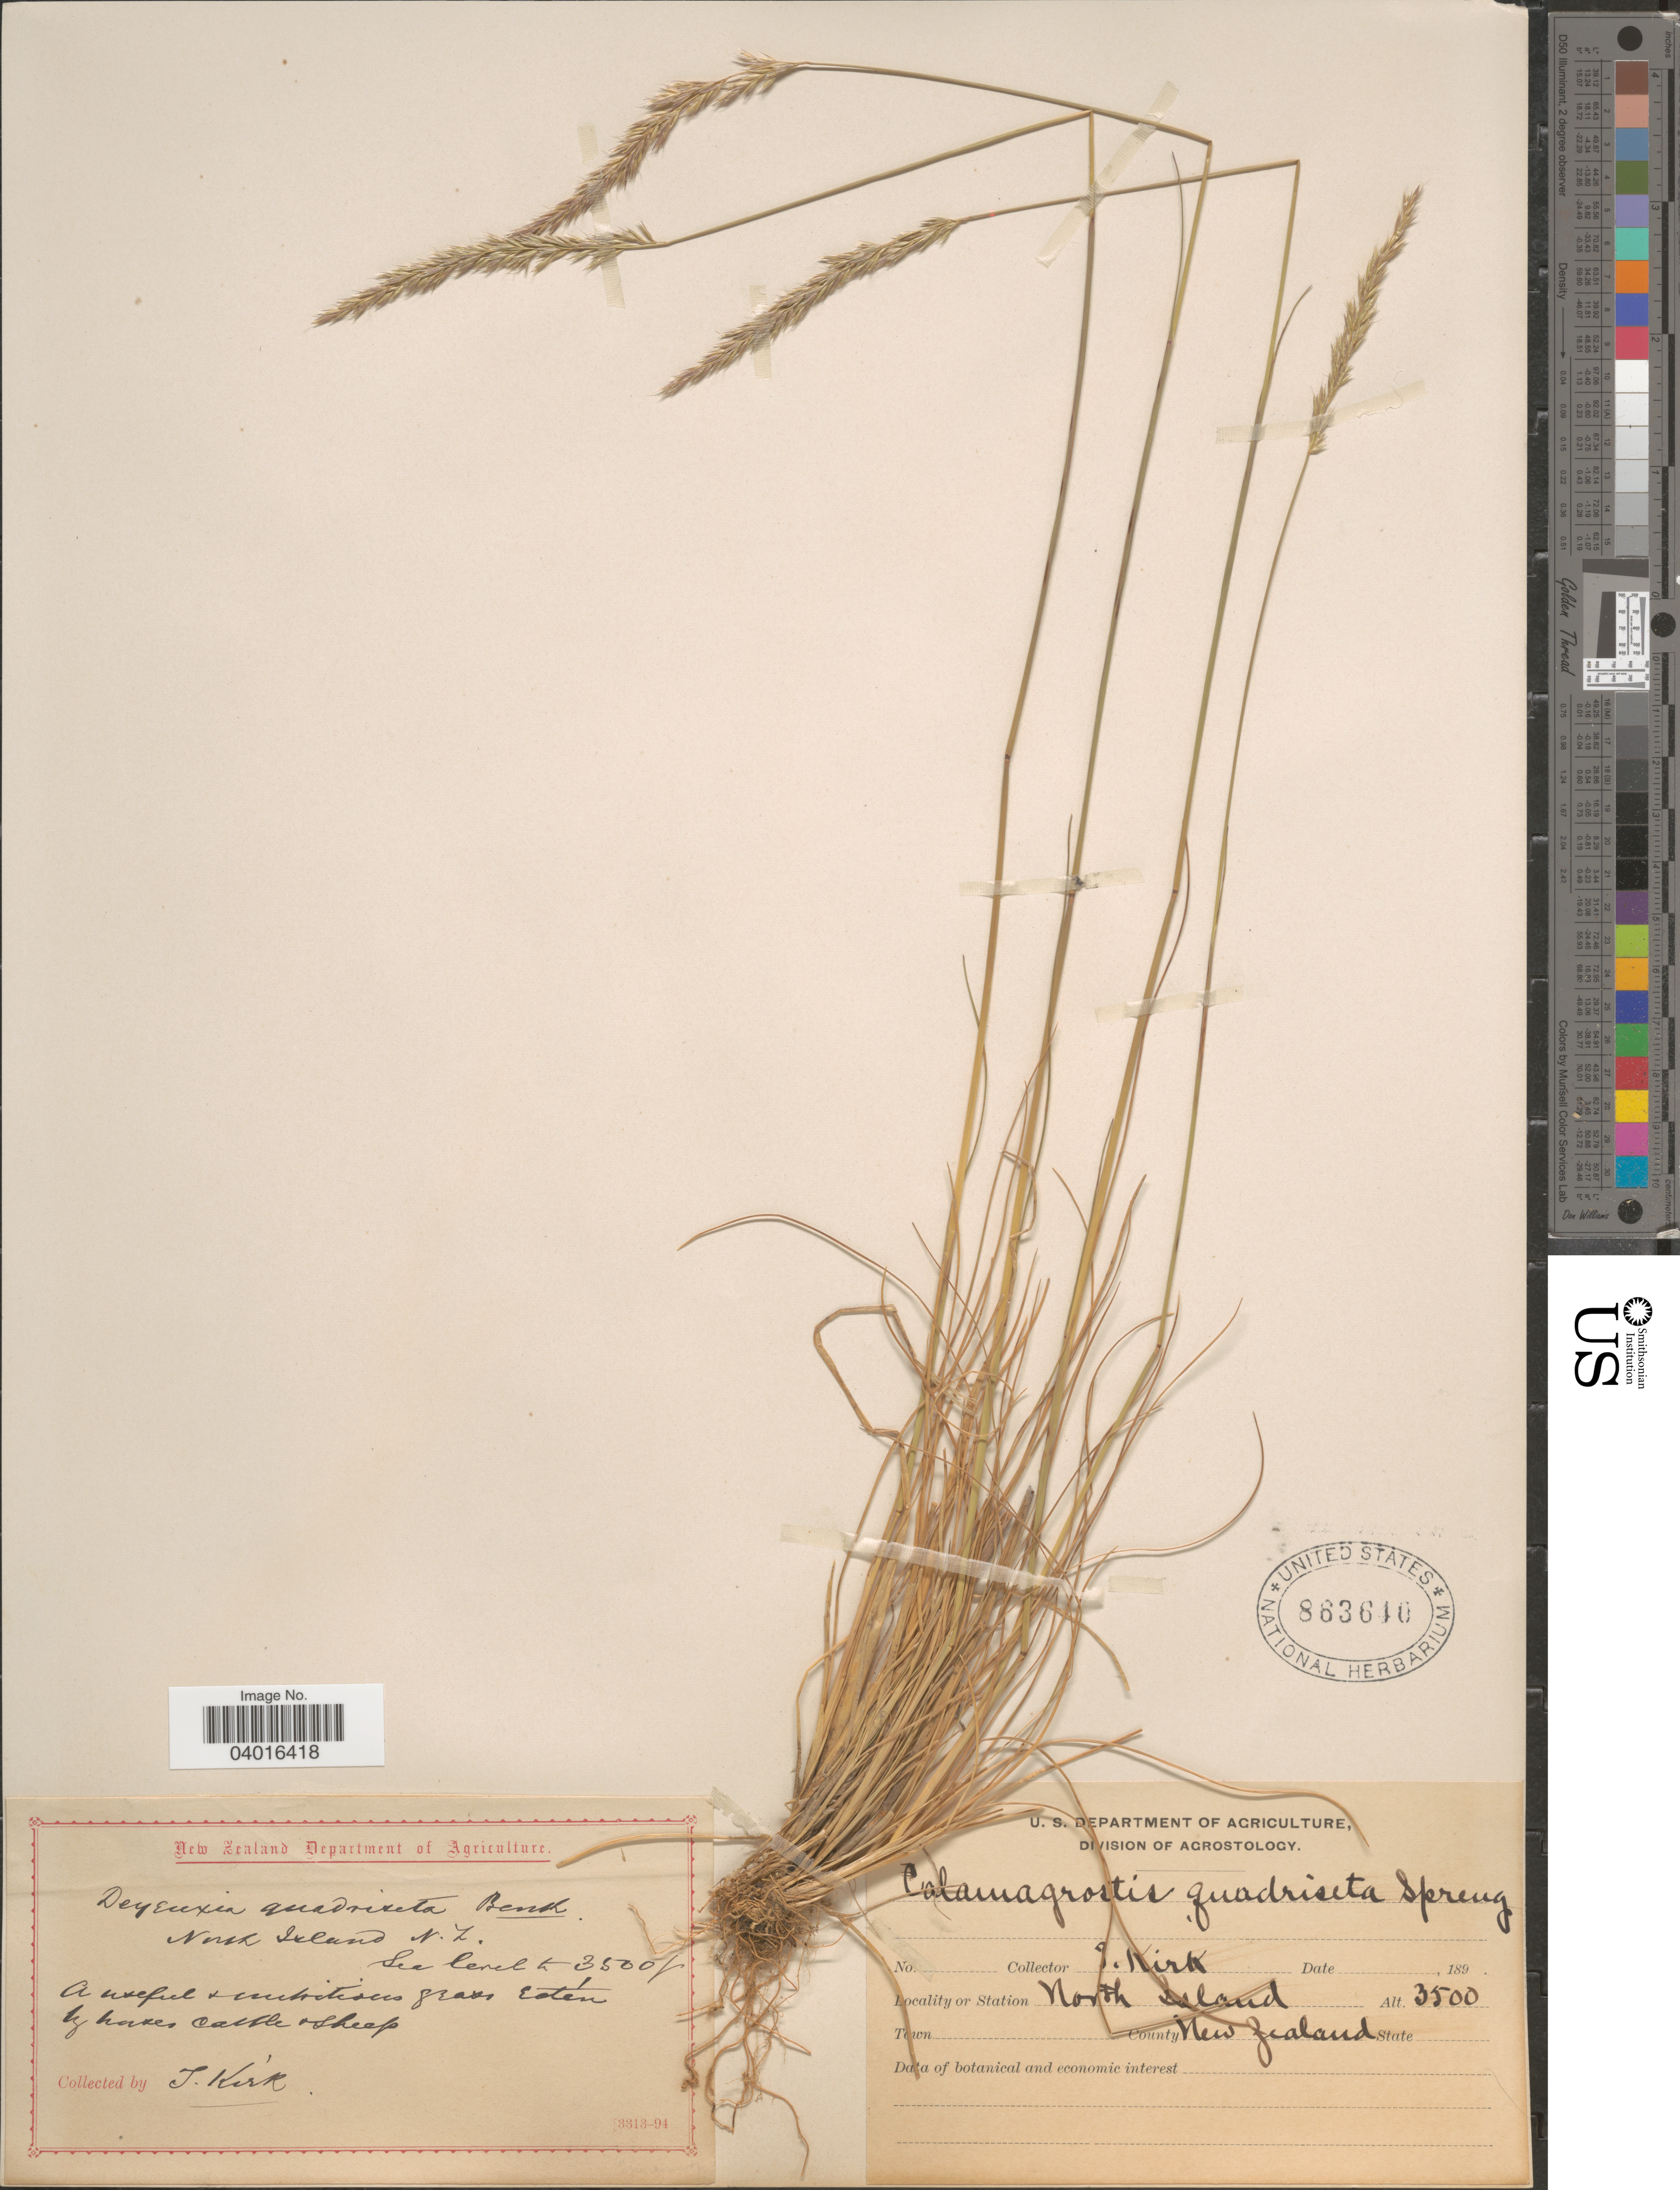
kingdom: Plantae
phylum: Tracheophyta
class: Liliopsida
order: Poales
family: Poaceae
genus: Pentapogon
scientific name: Pentapogon quadrisetus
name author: (Labill.) P.M. Peterson et al.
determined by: Wagner, W. L., (BOT), Smithsonian Institution - National Museum of Natural History (UNITED STATES)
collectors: T. Kirk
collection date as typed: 189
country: New Zealand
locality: North Island.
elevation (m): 0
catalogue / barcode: US 863640